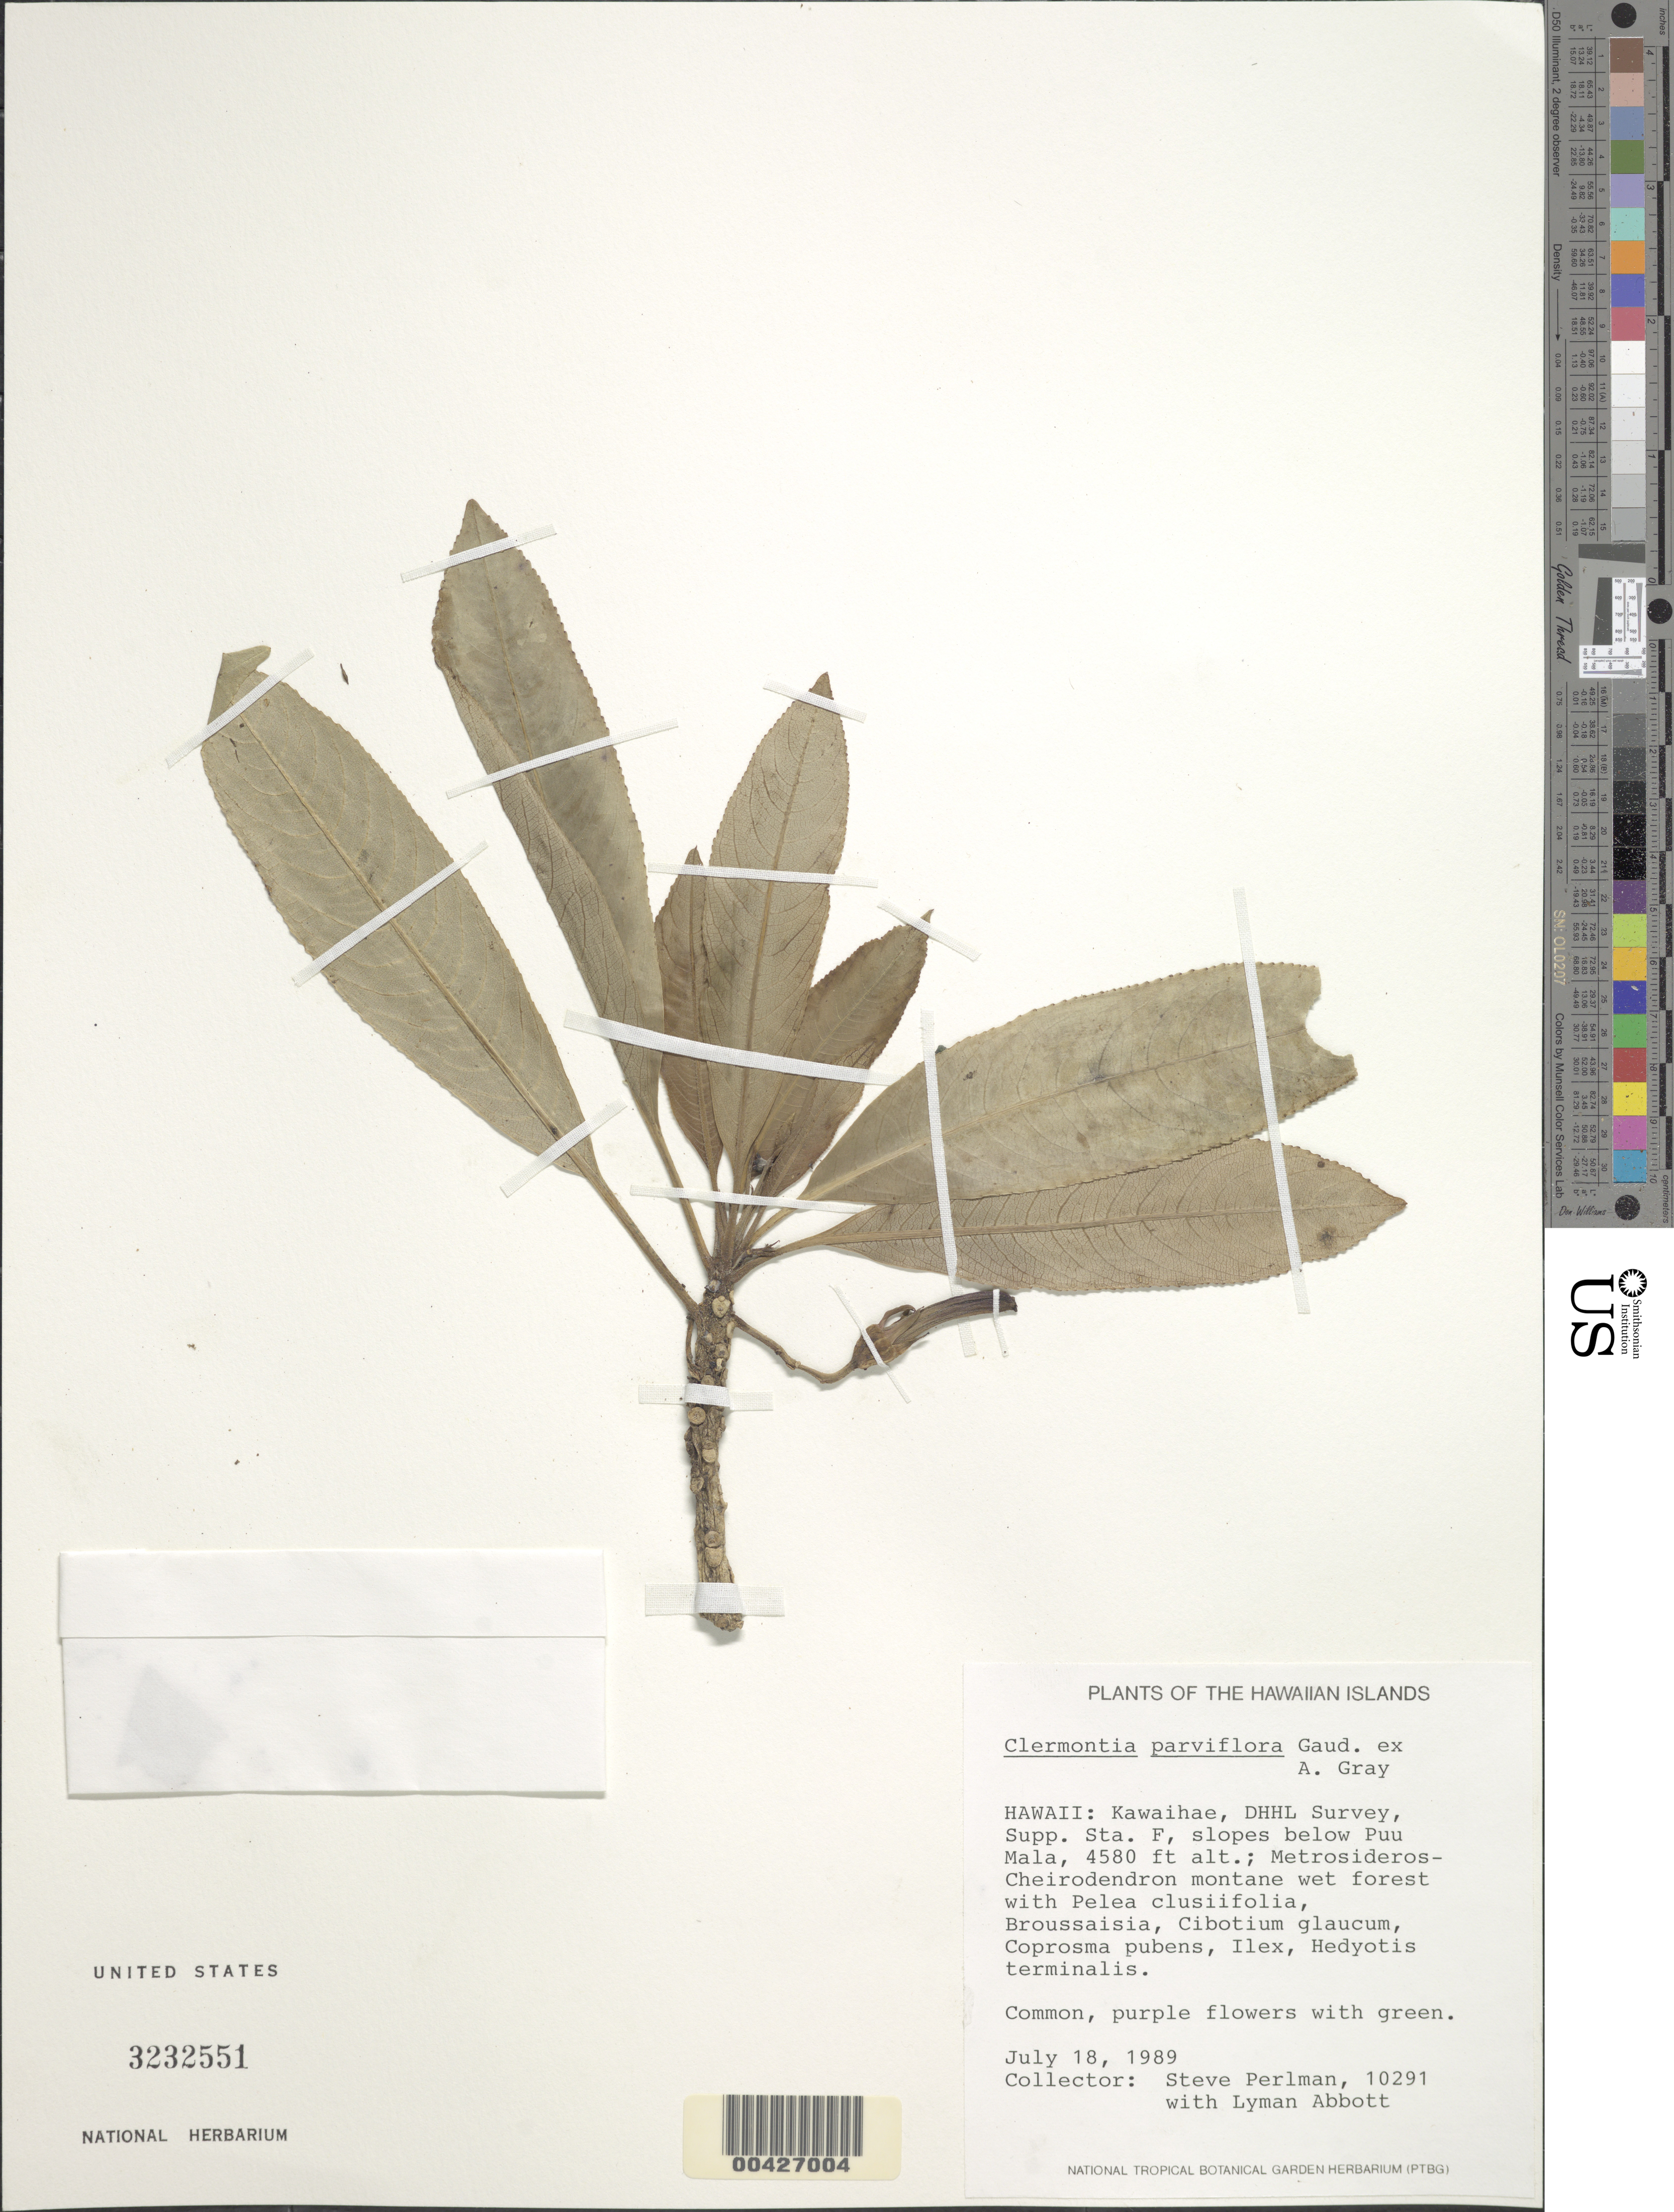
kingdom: Plantae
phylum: Tracheophyta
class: Magnoliopsida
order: Asterales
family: Campanulaceae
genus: Clermontia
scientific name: Clermontia parviflora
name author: Gaudich. ex A. Gray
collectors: S. P. Perlman & L. Abbott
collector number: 10291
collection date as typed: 18 Jul 1989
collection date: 1989-07-18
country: United States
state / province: Hawaii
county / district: Hawaii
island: Hawaii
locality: DHHL Survey, Supp. Sta. F, slope below Puu Mala, Kawaihae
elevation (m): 1396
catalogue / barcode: US 3232551